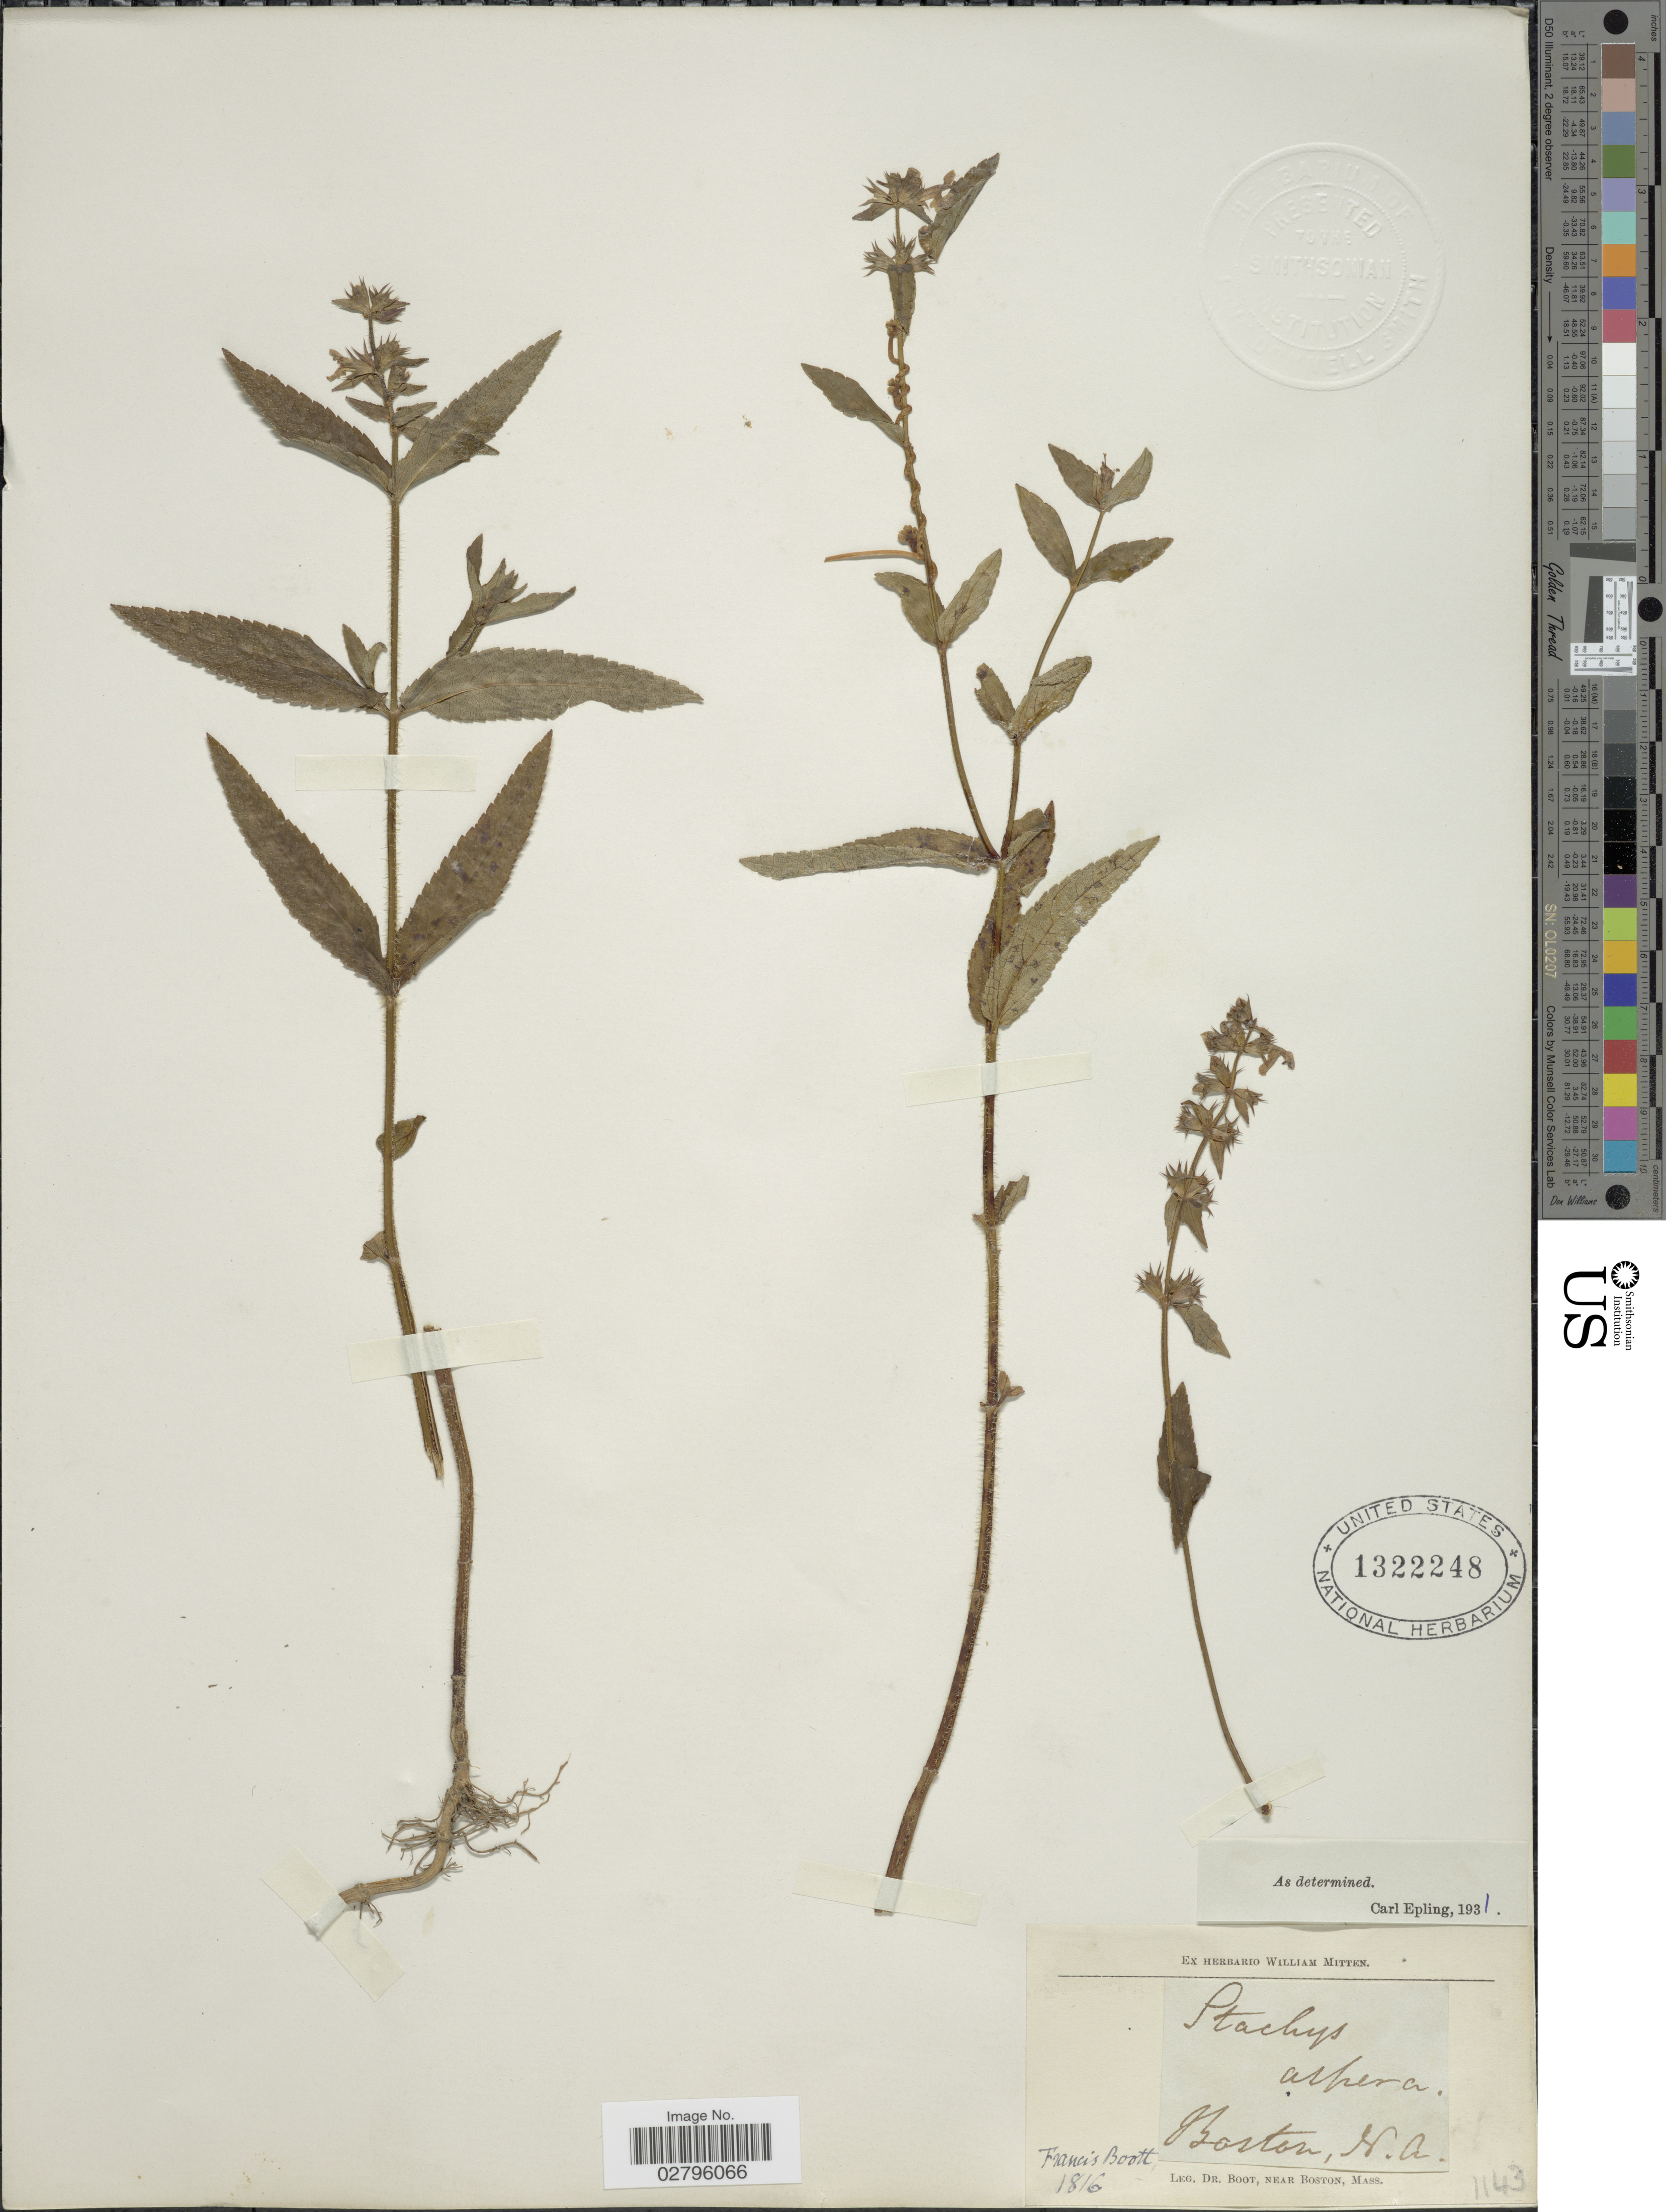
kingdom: Plantae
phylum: Tracheophyta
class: Magnoliopsida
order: Lamiales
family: Lamiaceae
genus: Stachys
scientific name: Stachys aspera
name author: Michx.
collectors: F. M. B. Boott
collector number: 1143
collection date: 1816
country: United States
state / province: Massachusetts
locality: Boston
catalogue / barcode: US 1322248